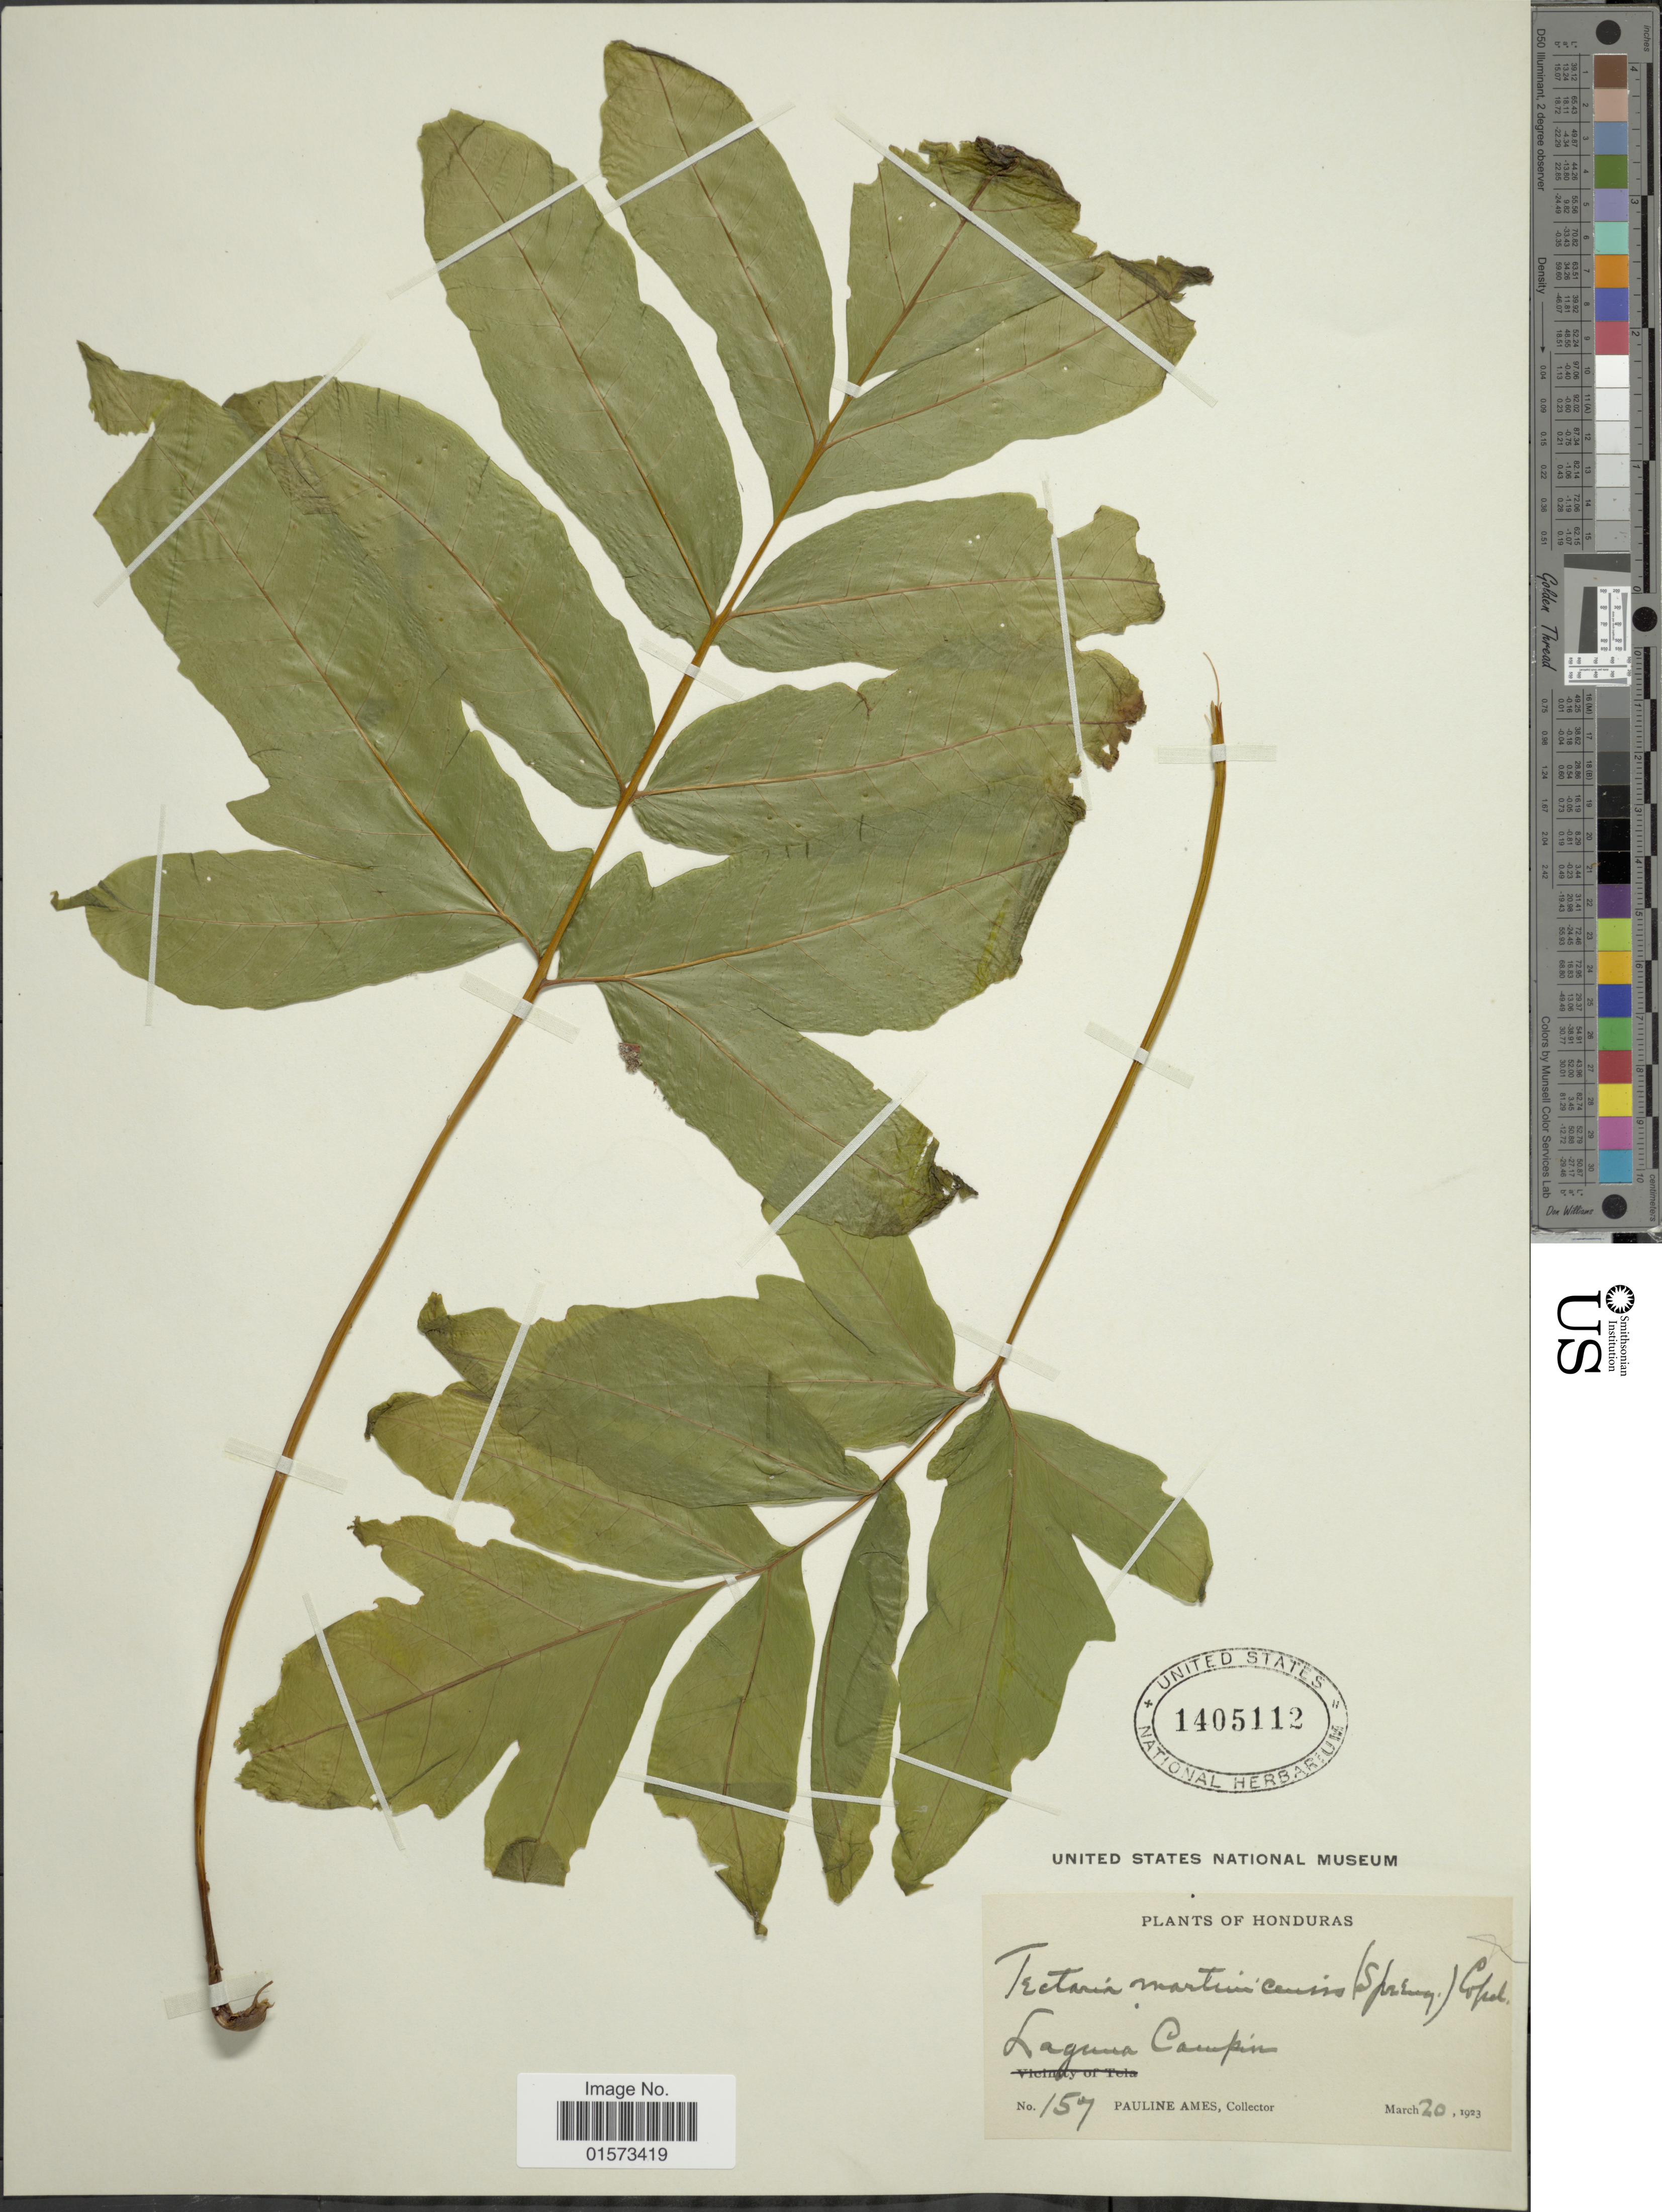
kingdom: Plantae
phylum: Tracheophyta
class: Polypodiopsida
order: Polypodiales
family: Tectariaceae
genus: Tectaria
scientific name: Tectaria incisa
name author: Cav.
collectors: P. Ames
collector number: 157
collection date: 1923-03-20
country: Honduras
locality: Laguna Campin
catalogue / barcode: US 1405112